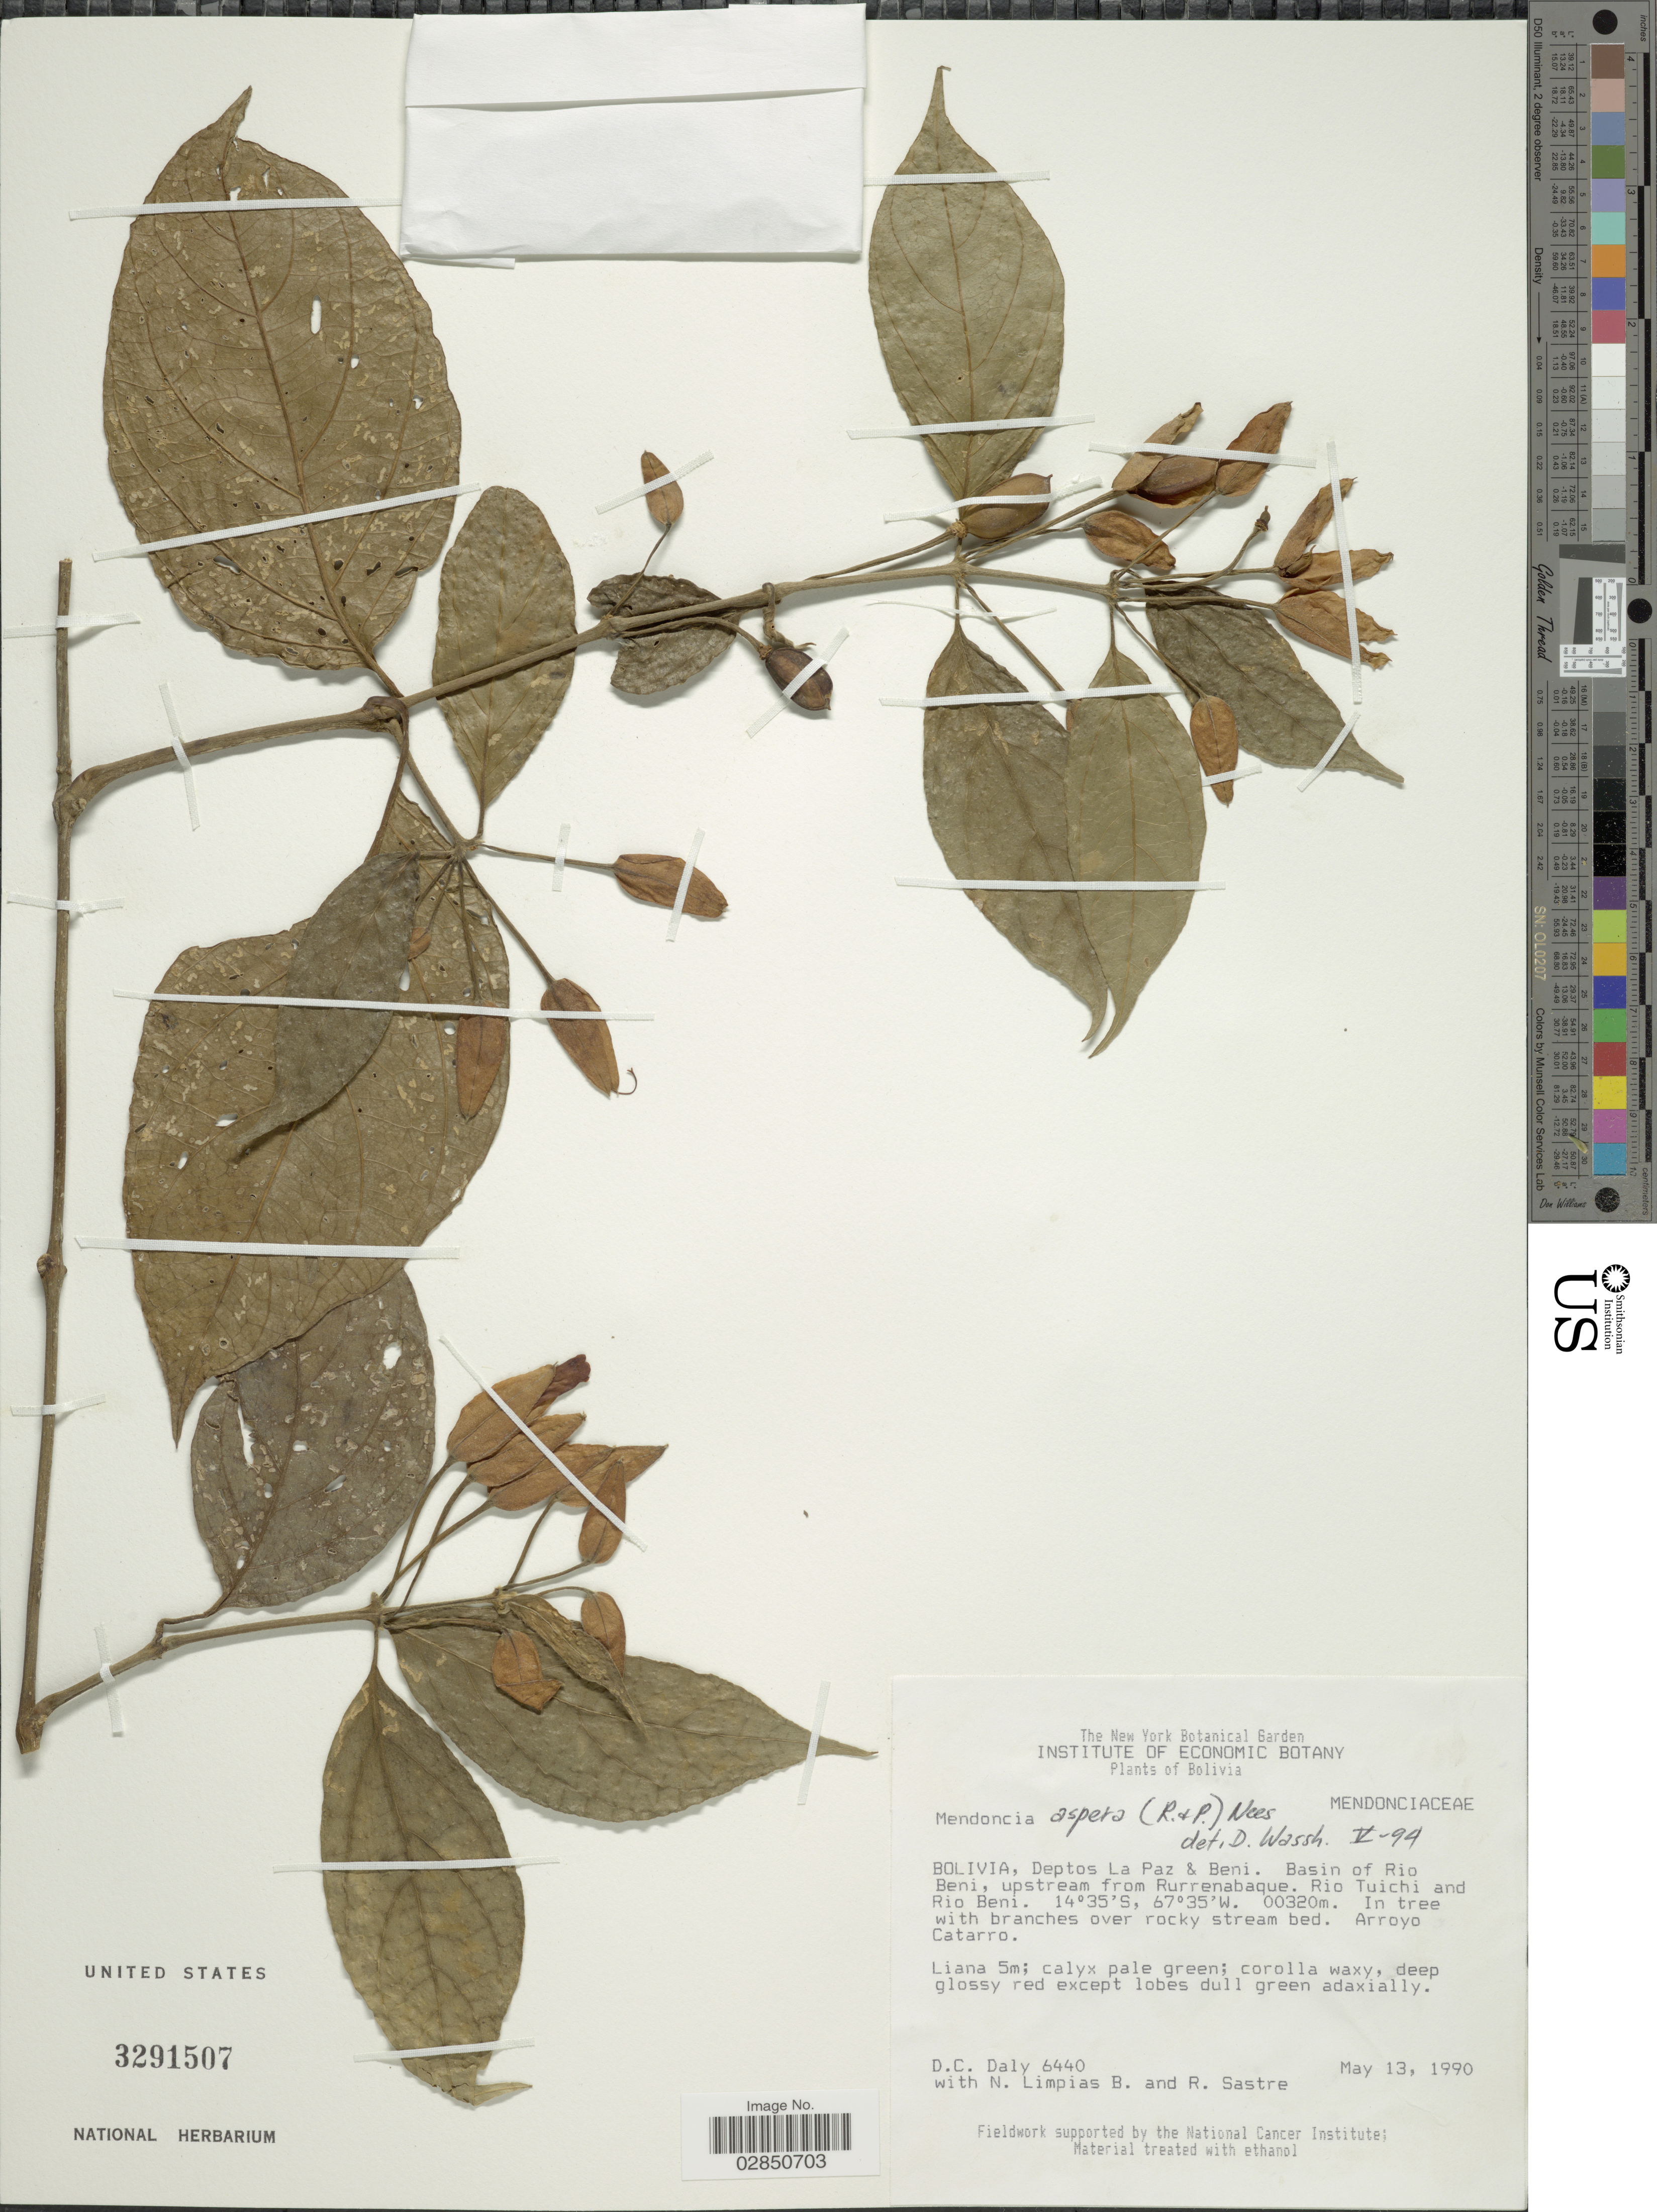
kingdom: Plantae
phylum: Tracheophyta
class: Magnoliopsida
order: Lamiales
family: Acanthaceae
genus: Mendoncia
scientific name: Mendoncia aspera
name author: (Ruiz & Pav.) Nees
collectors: D. C. Daly, N. Limpias B. & R. Sastre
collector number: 6440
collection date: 1990-05-13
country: Bolivia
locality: Deptos La Paz & Beni, Basin of Rio Beni, upstream from Rurrenabaque, Rio Tuichi and Rio Beni, Arroyo Catarro.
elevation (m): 320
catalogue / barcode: US 3291507